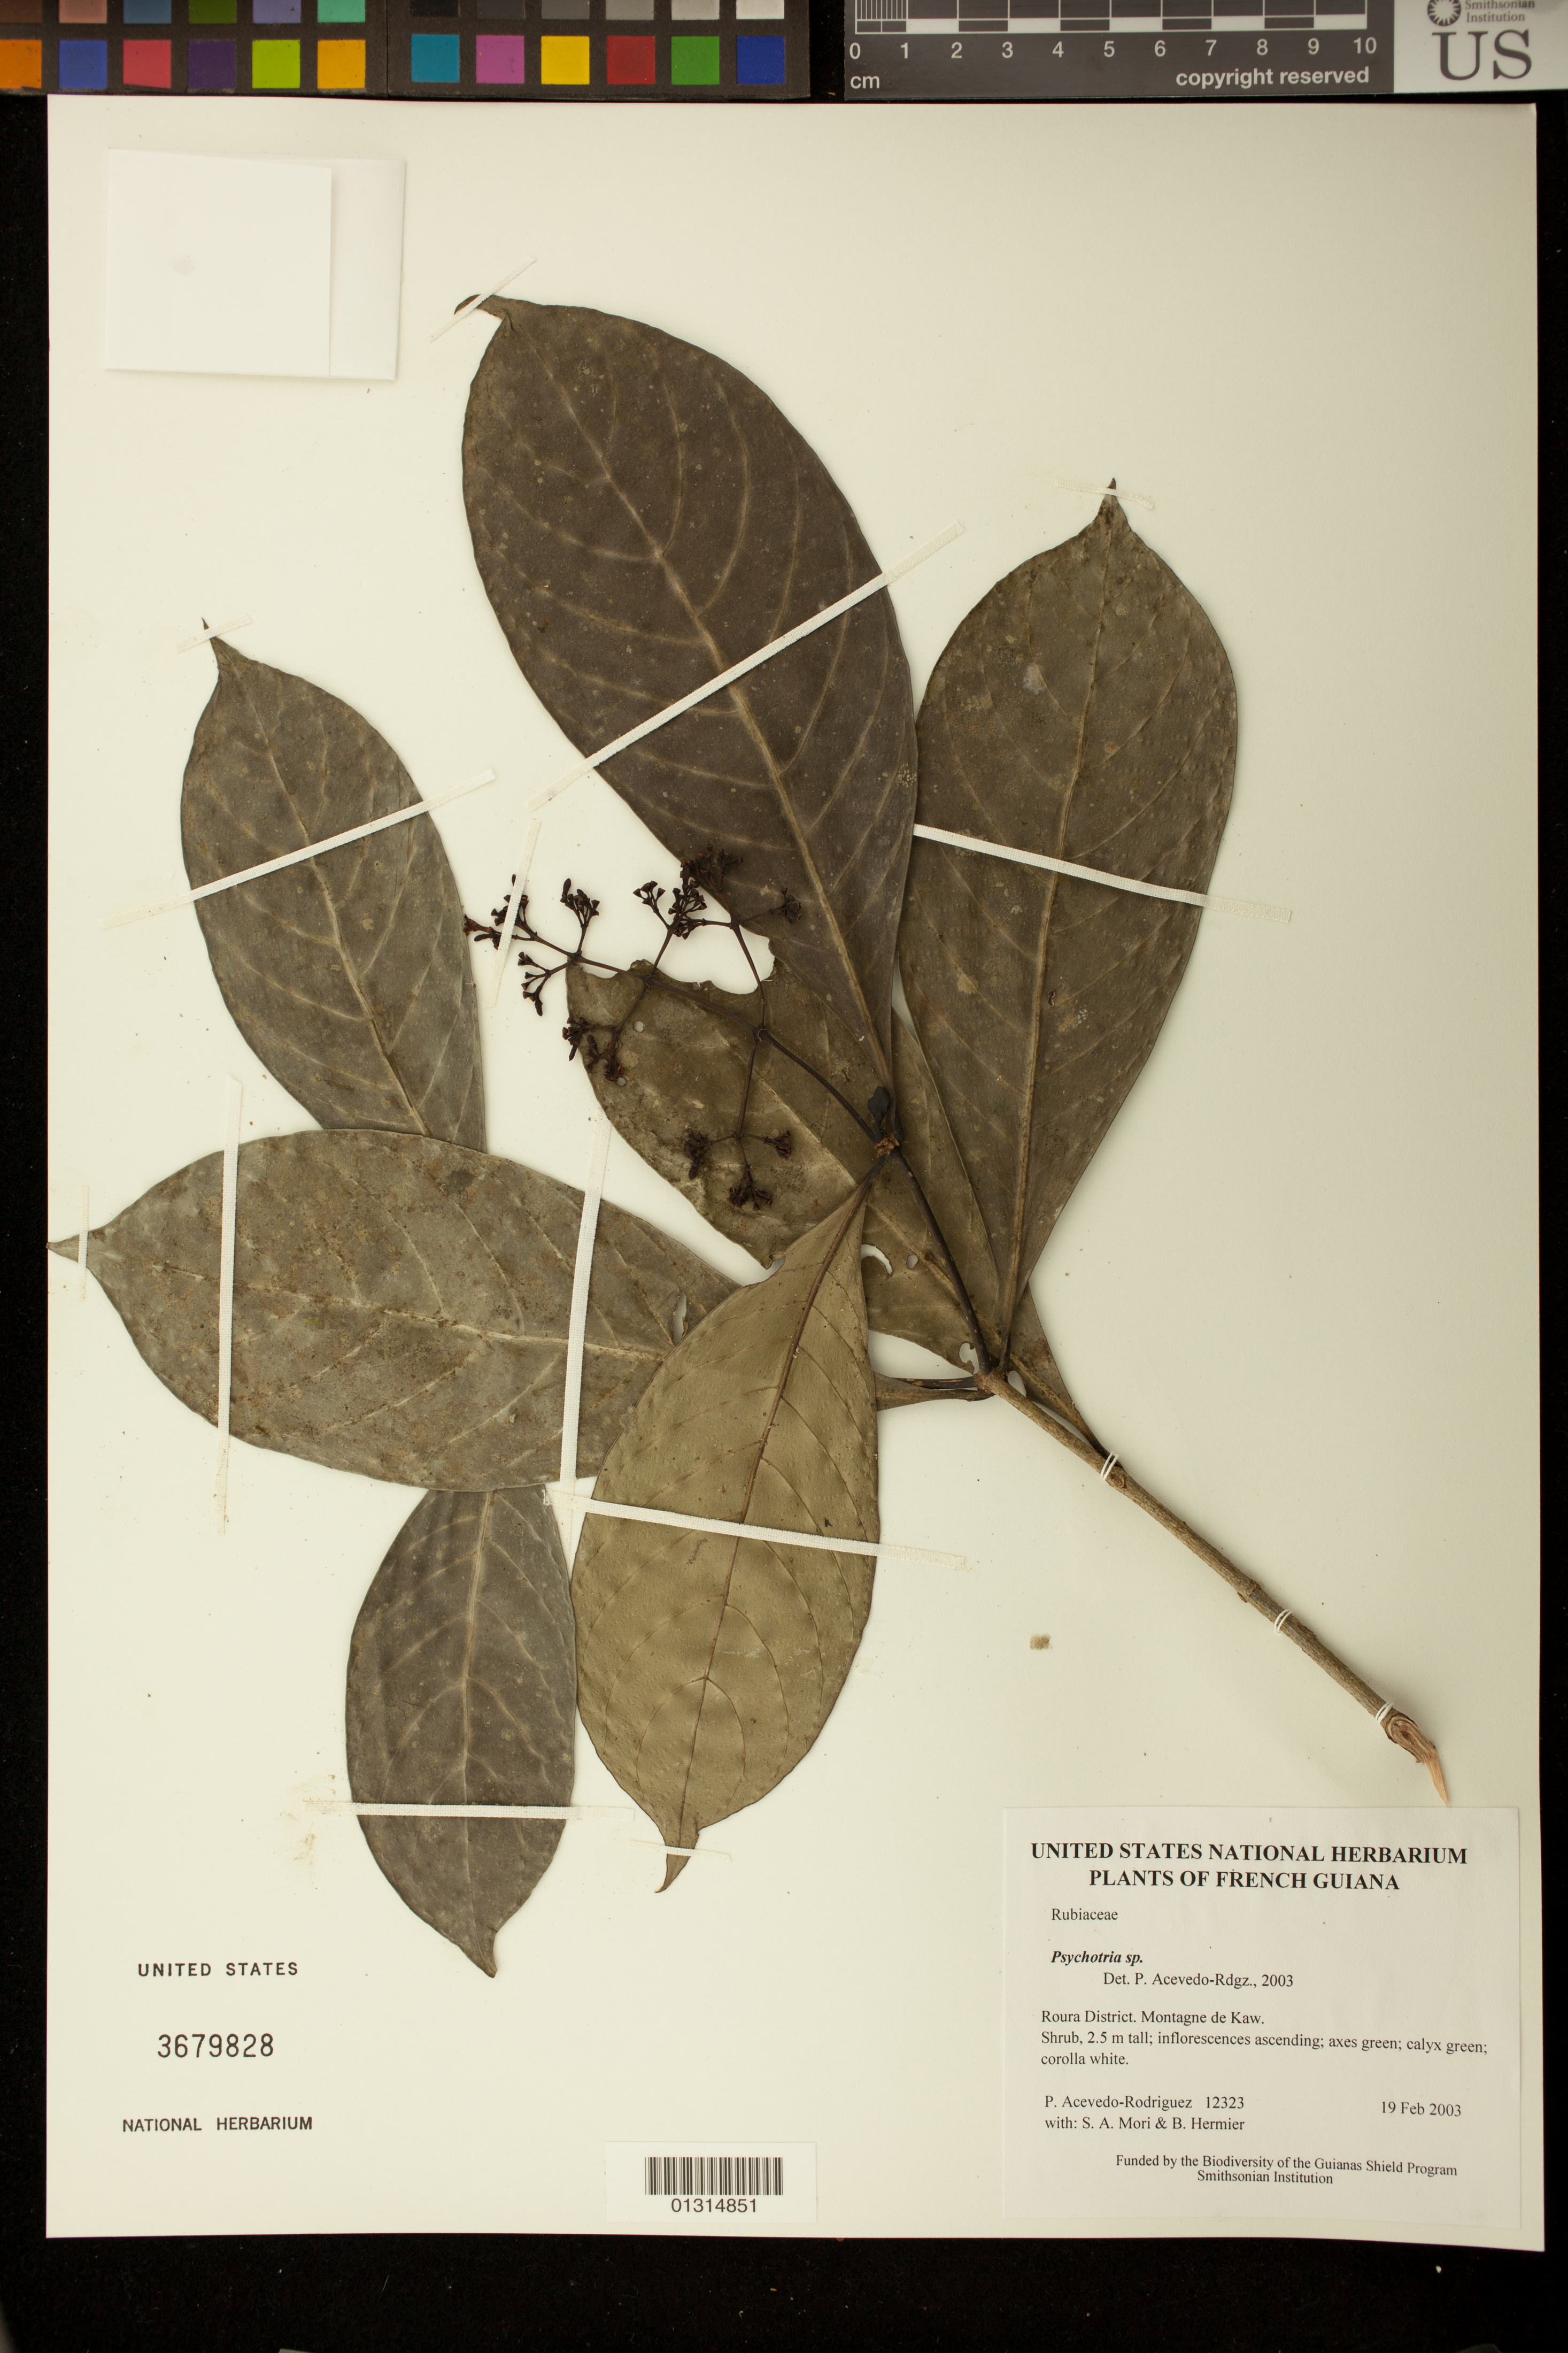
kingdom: Plantae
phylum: Tracheophyta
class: Magnoliopsida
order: Gentianales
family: Rubiaceae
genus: Psychotria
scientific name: Psychotria sp.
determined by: Acevedo-Rodríguez, P., (BOT), Smithsonian Institution - National Museum of Natural History (UNITED STATES)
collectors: P. Acevedo-Rodr., S. Mori & B. Hermier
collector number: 12323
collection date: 2003-02-19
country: French Guiana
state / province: Cayenne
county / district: Roura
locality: Montagne de Kaw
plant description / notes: US, NY, K, MO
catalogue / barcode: US 3679828